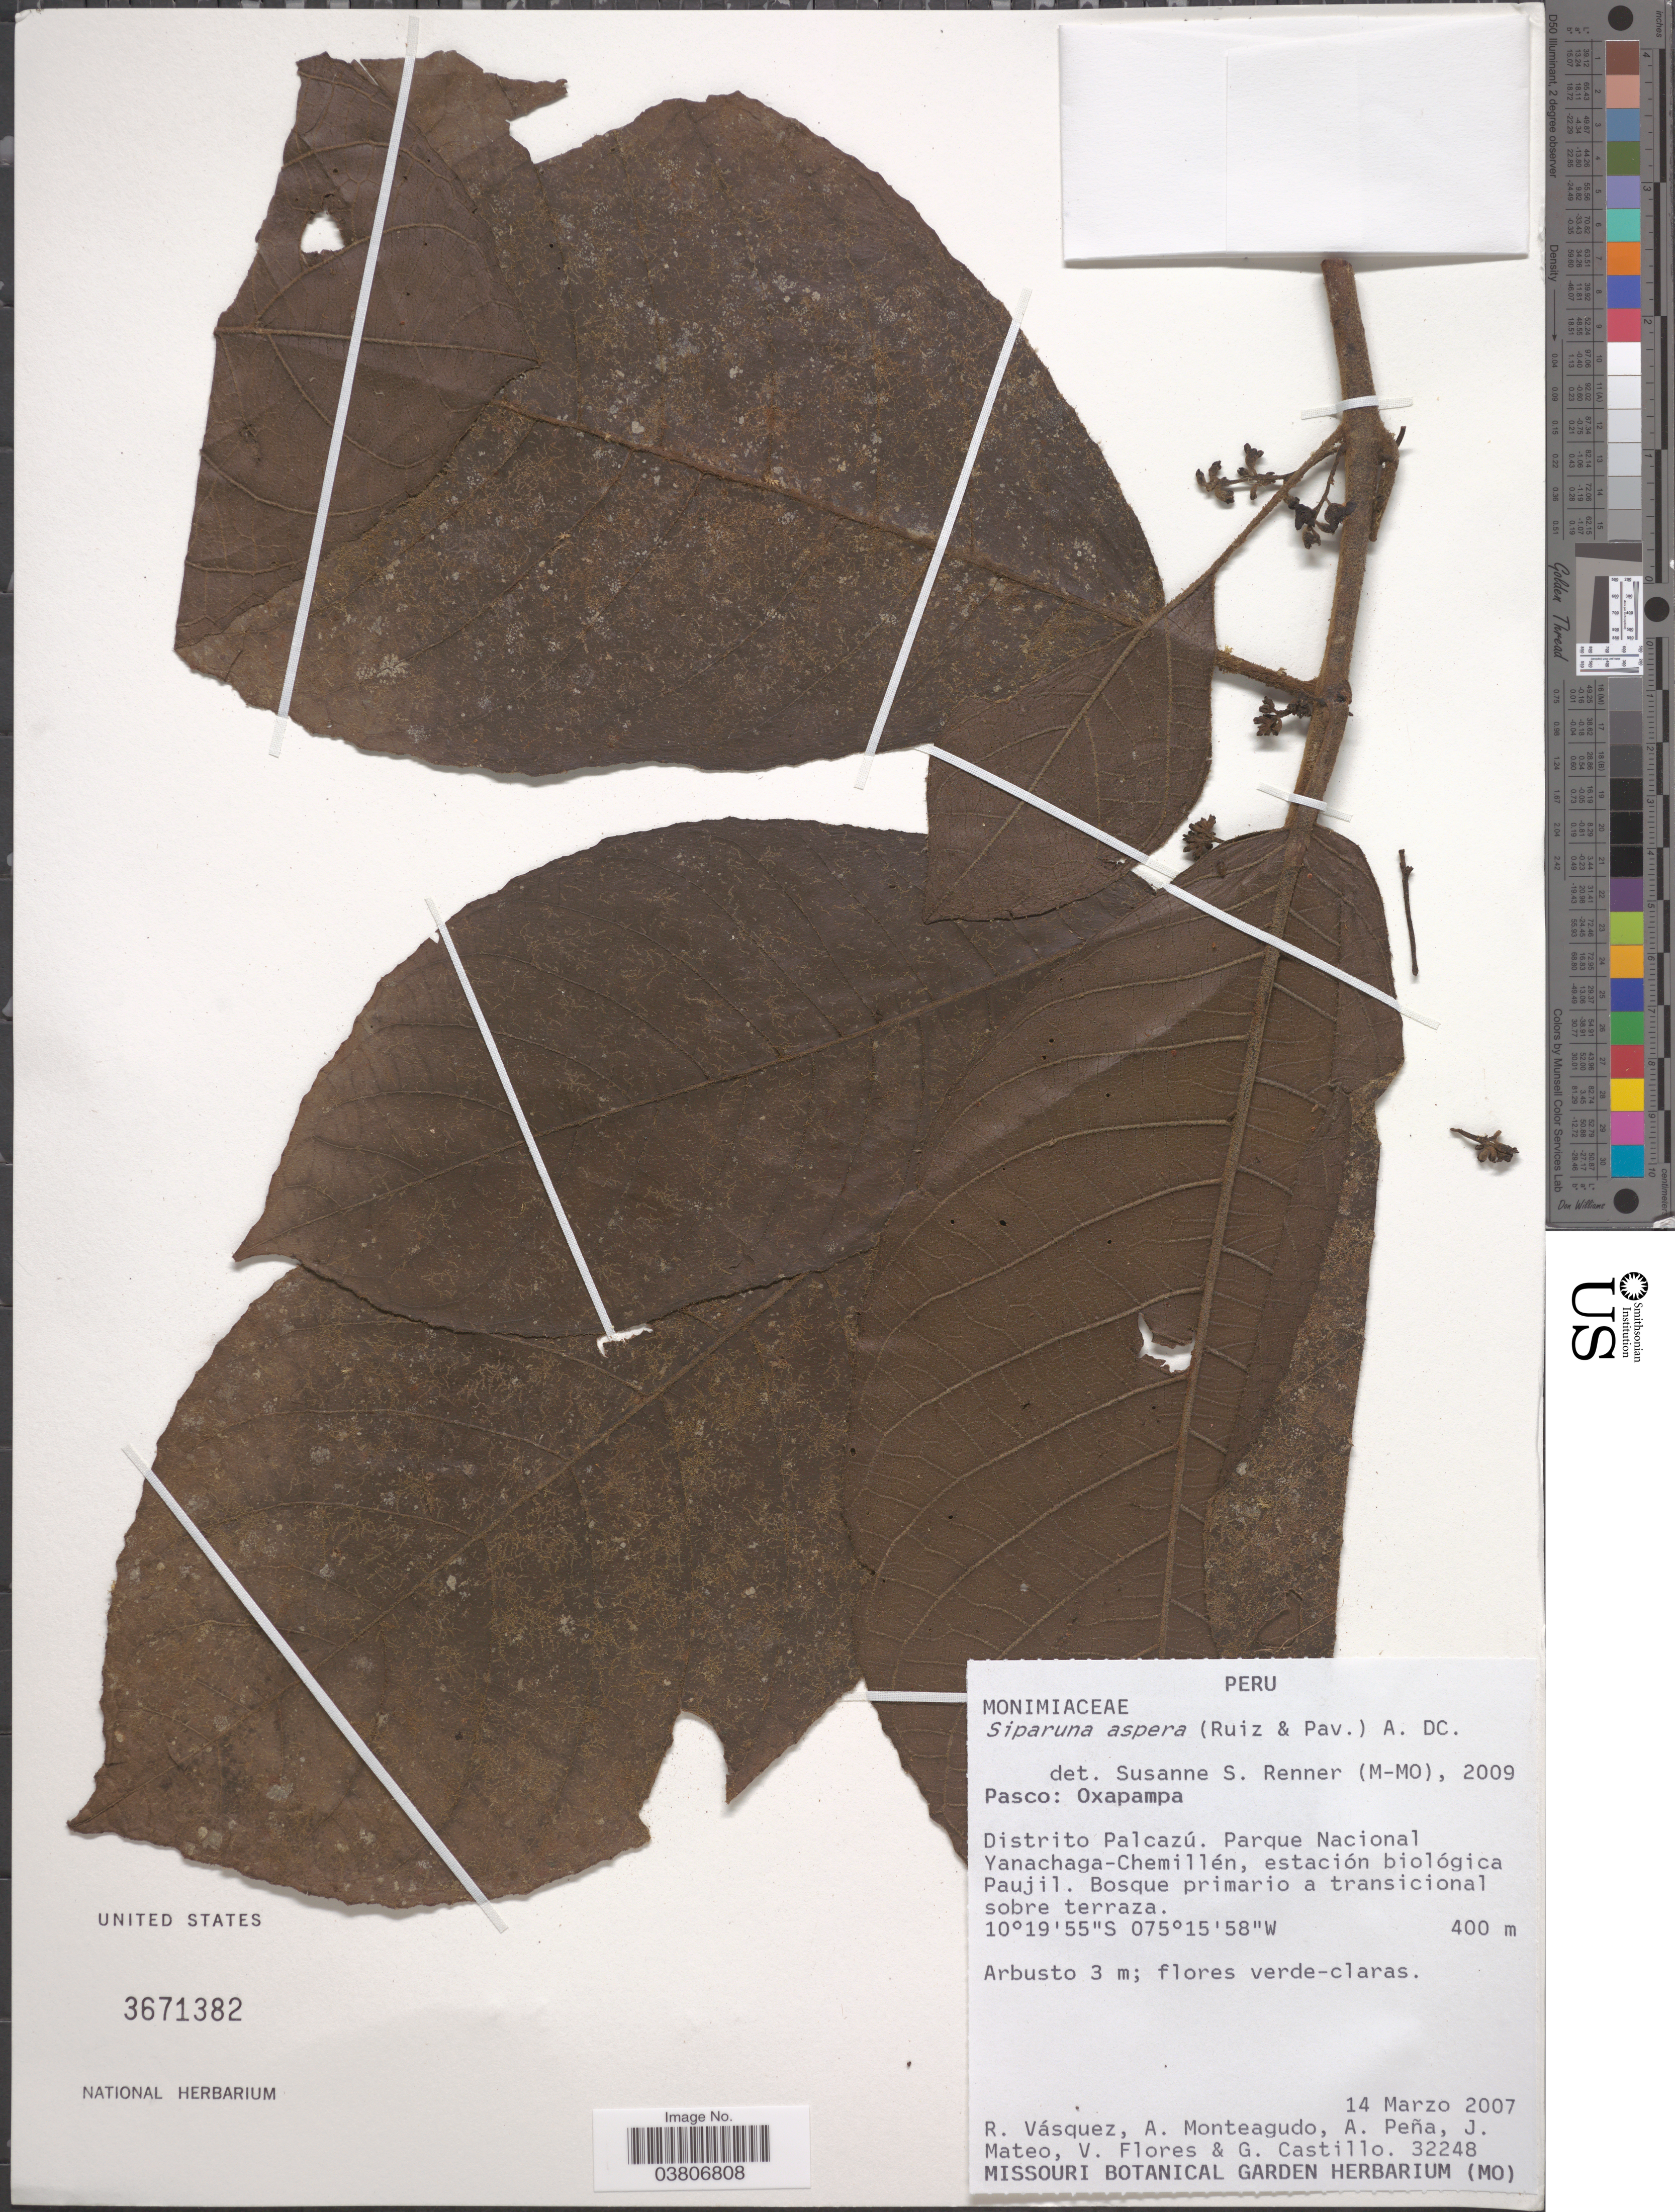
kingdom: Plantae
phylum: Tracheophyta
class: Magnoliopsida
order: Laurales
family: Siparunaceae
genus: Siparuna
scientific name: Siparuna aspera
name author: (Ruiz & Pav.) A. DC.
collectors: R. Vásquez, A. Monteagudo, A. Peña, J. Mateo & et al.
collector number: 32248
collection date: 2007-03-14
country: Peru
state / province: Pasco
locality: Oxapampa. Distrito Palcazú. Parque Nacional Yanachaga-Chemillén, estación biológica Paujil.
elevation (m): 400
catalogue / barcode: US 3671382